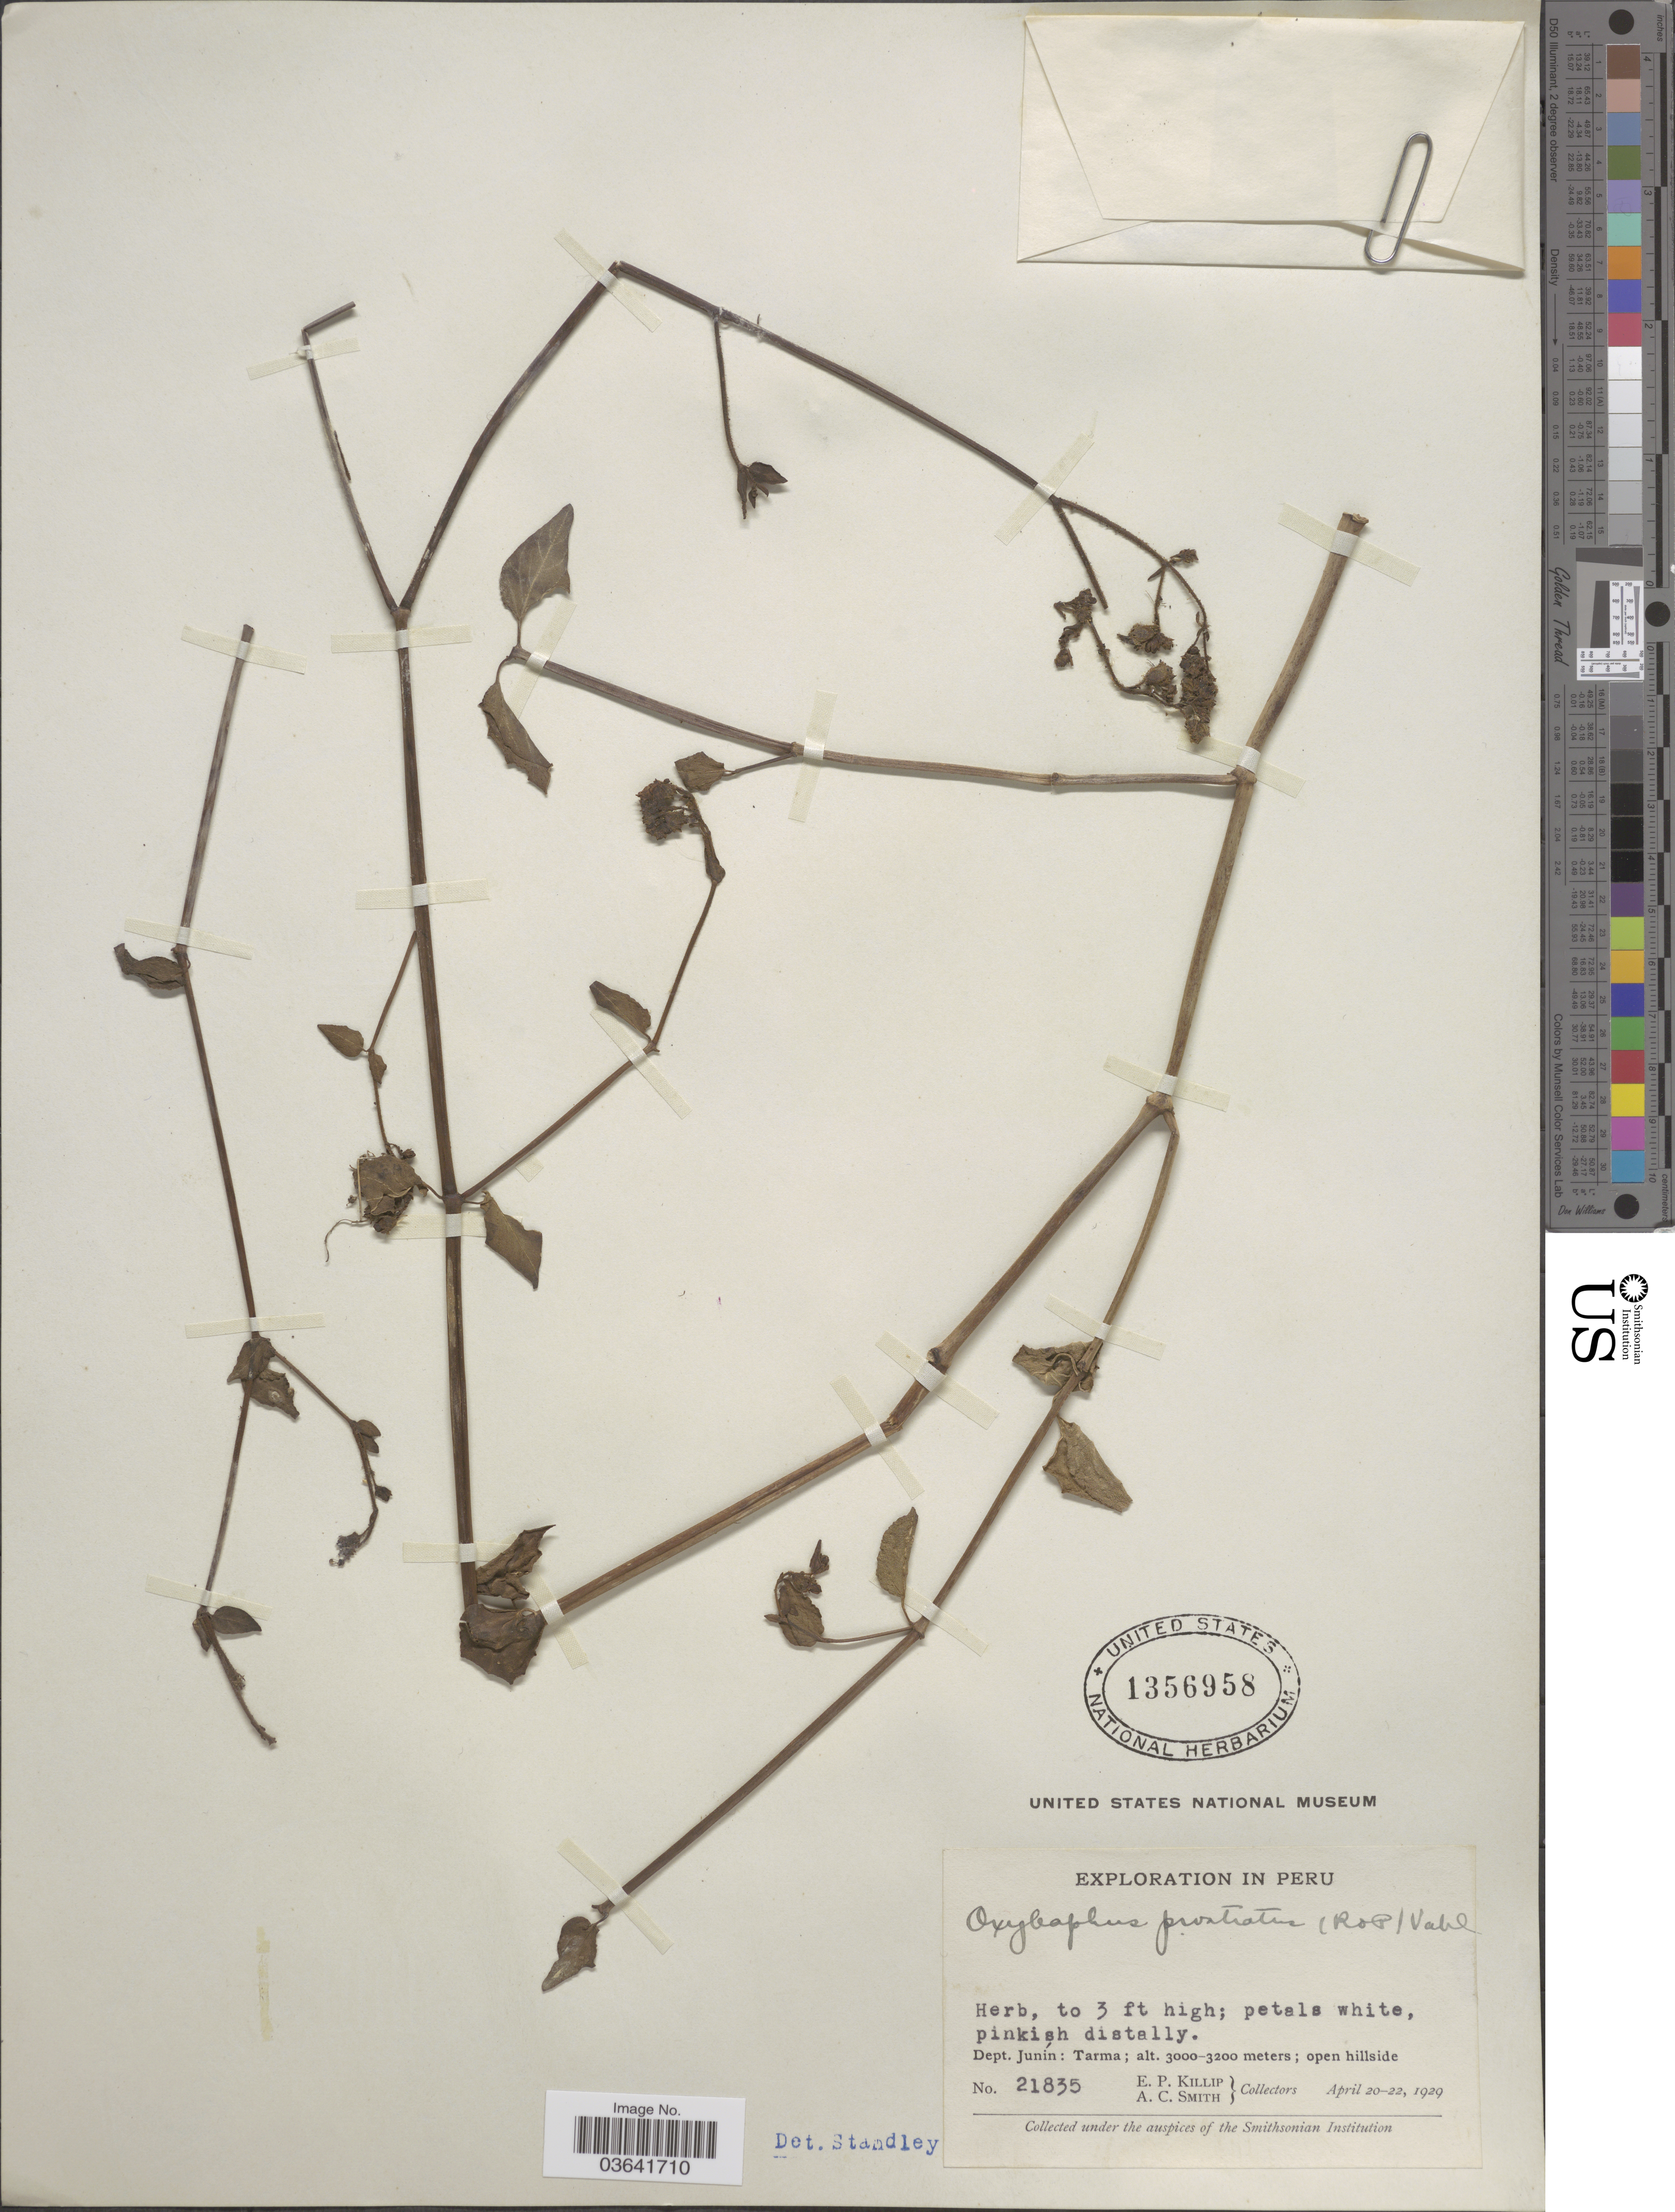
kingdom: Plantae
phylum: Tracheophyta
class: Magnoliopsida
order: Caryophyllales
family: Nyctaginaceae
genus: Mirabilis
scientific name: Mirabilis prostrata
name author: (Ruiz & Pav.) Heimerl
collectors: E. P. Killip & A. C. Smith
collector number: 21835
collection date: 1929-04-20/1929-04-22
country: Peru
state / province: Junín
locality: Dept. Junín: Tarma.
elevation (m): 3000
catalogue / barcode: US 1356958